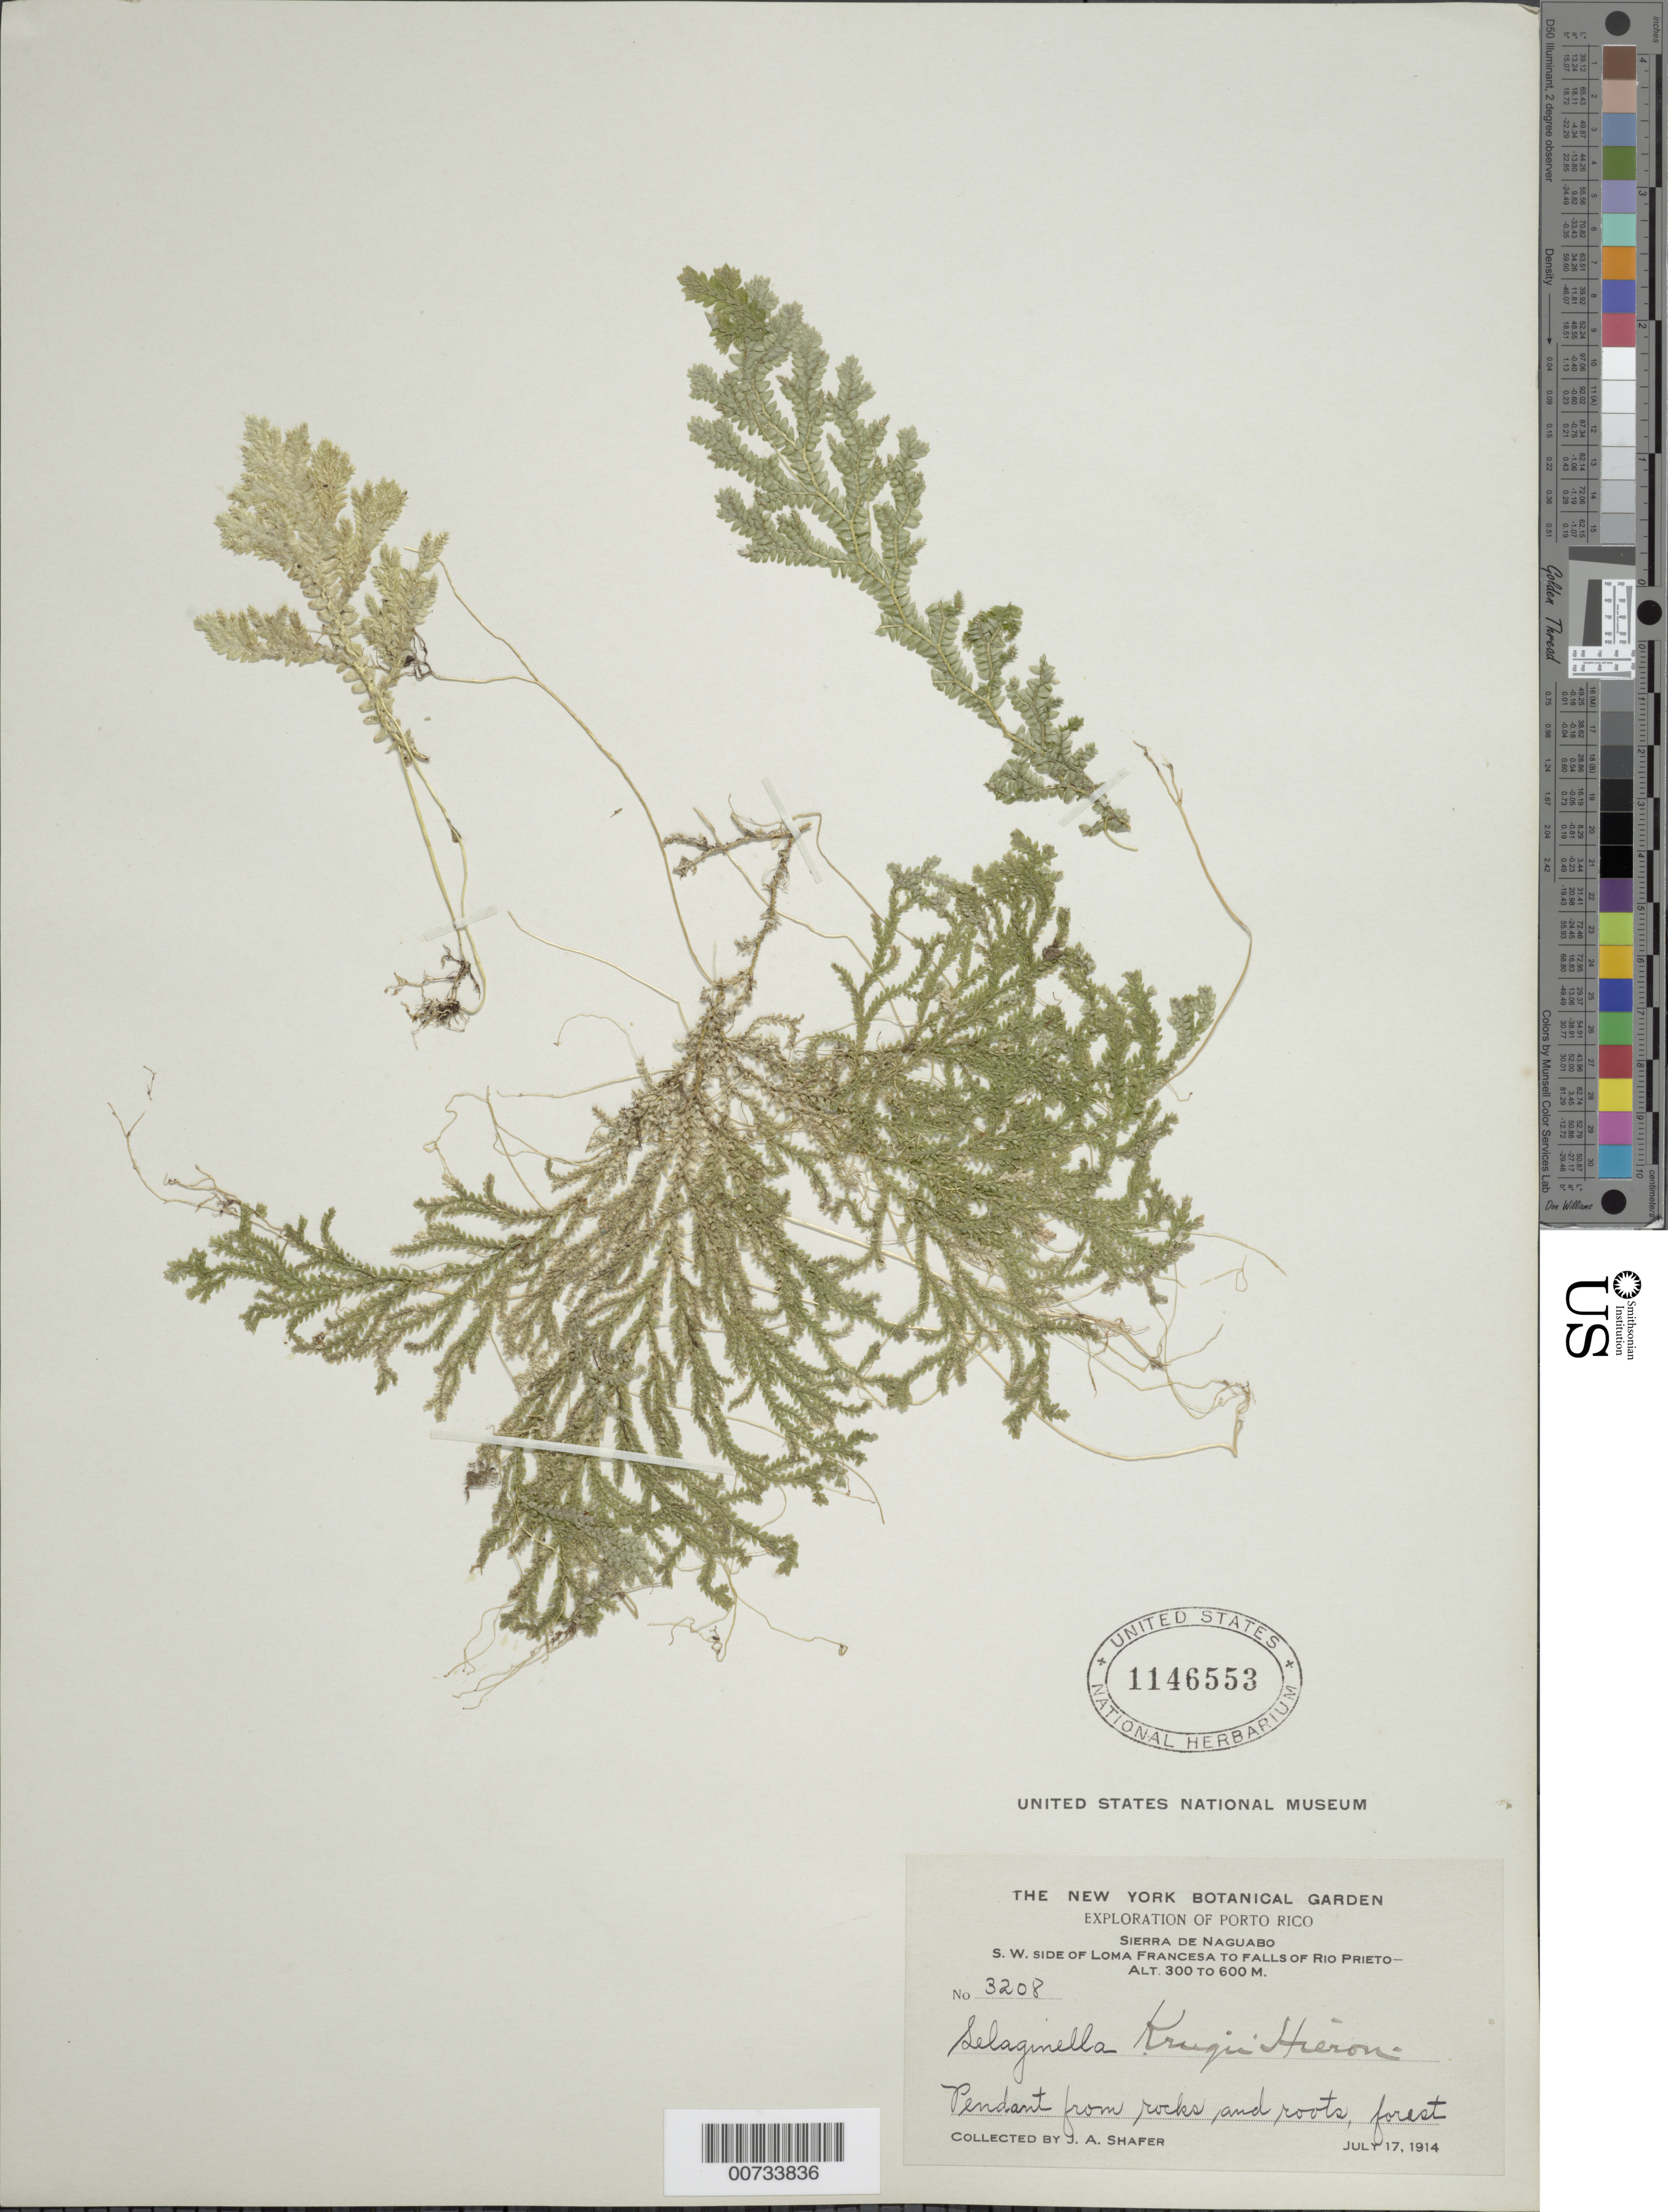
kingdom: Plantae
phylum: Tracheophyta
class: Lycopodiopsida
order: Selaginellales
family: Selaginellaceae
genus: Selaginella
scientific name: Selaginella krugii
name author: Hieron.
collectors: J. A. Shafer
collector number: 3208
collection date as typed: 17 Jul 1914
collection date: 1914-07-17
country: Puerto Rico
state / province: Naguabo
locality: Sierra de Naguabo, SW sid of Loma Francesa to Falls of Rio Prieto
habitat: On rocks and roots, forest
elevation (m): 300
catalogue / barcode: US 1146553